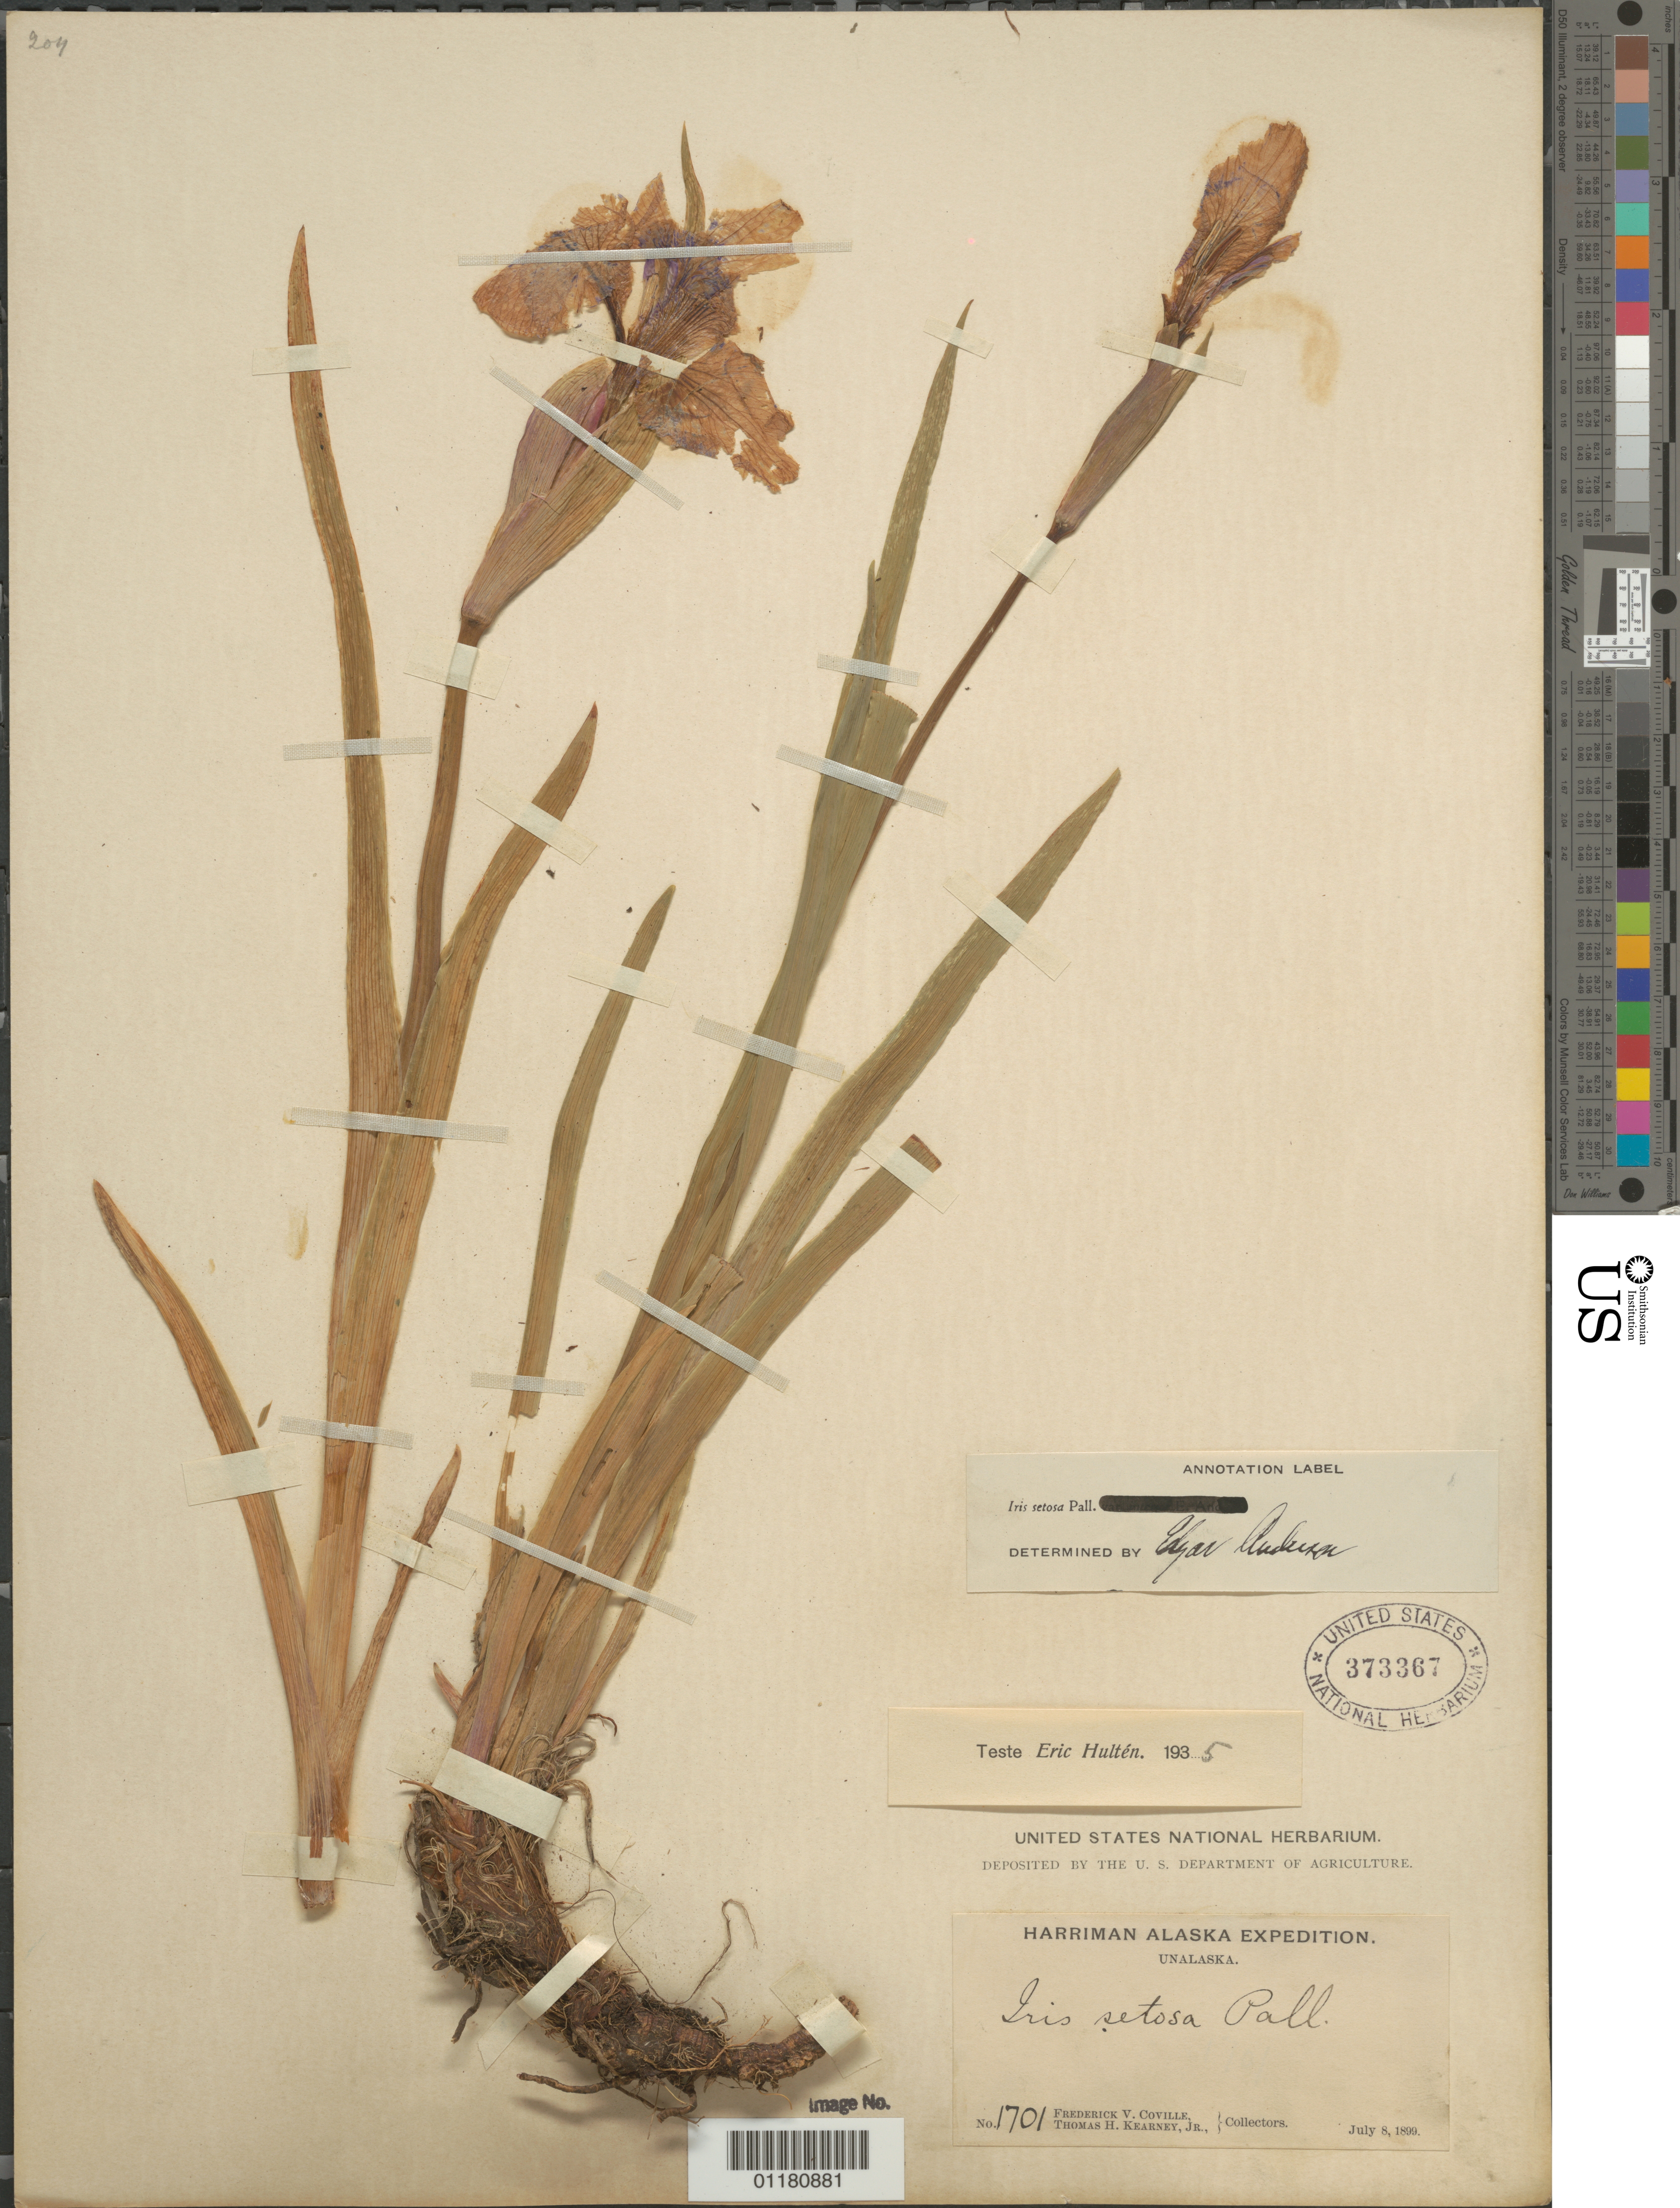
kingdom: Plantae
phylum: Tracheophyta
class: Liliopsida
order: Asparagales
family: Iridaceae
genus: Iris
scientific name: Iris setosa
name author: Pall. ex Link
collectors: F. V. Coville & T. H. Kearney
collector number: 1701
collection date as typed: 08 Jul 1899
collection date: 1899-07-08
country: United States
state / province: Alaska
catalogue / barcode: US 373367